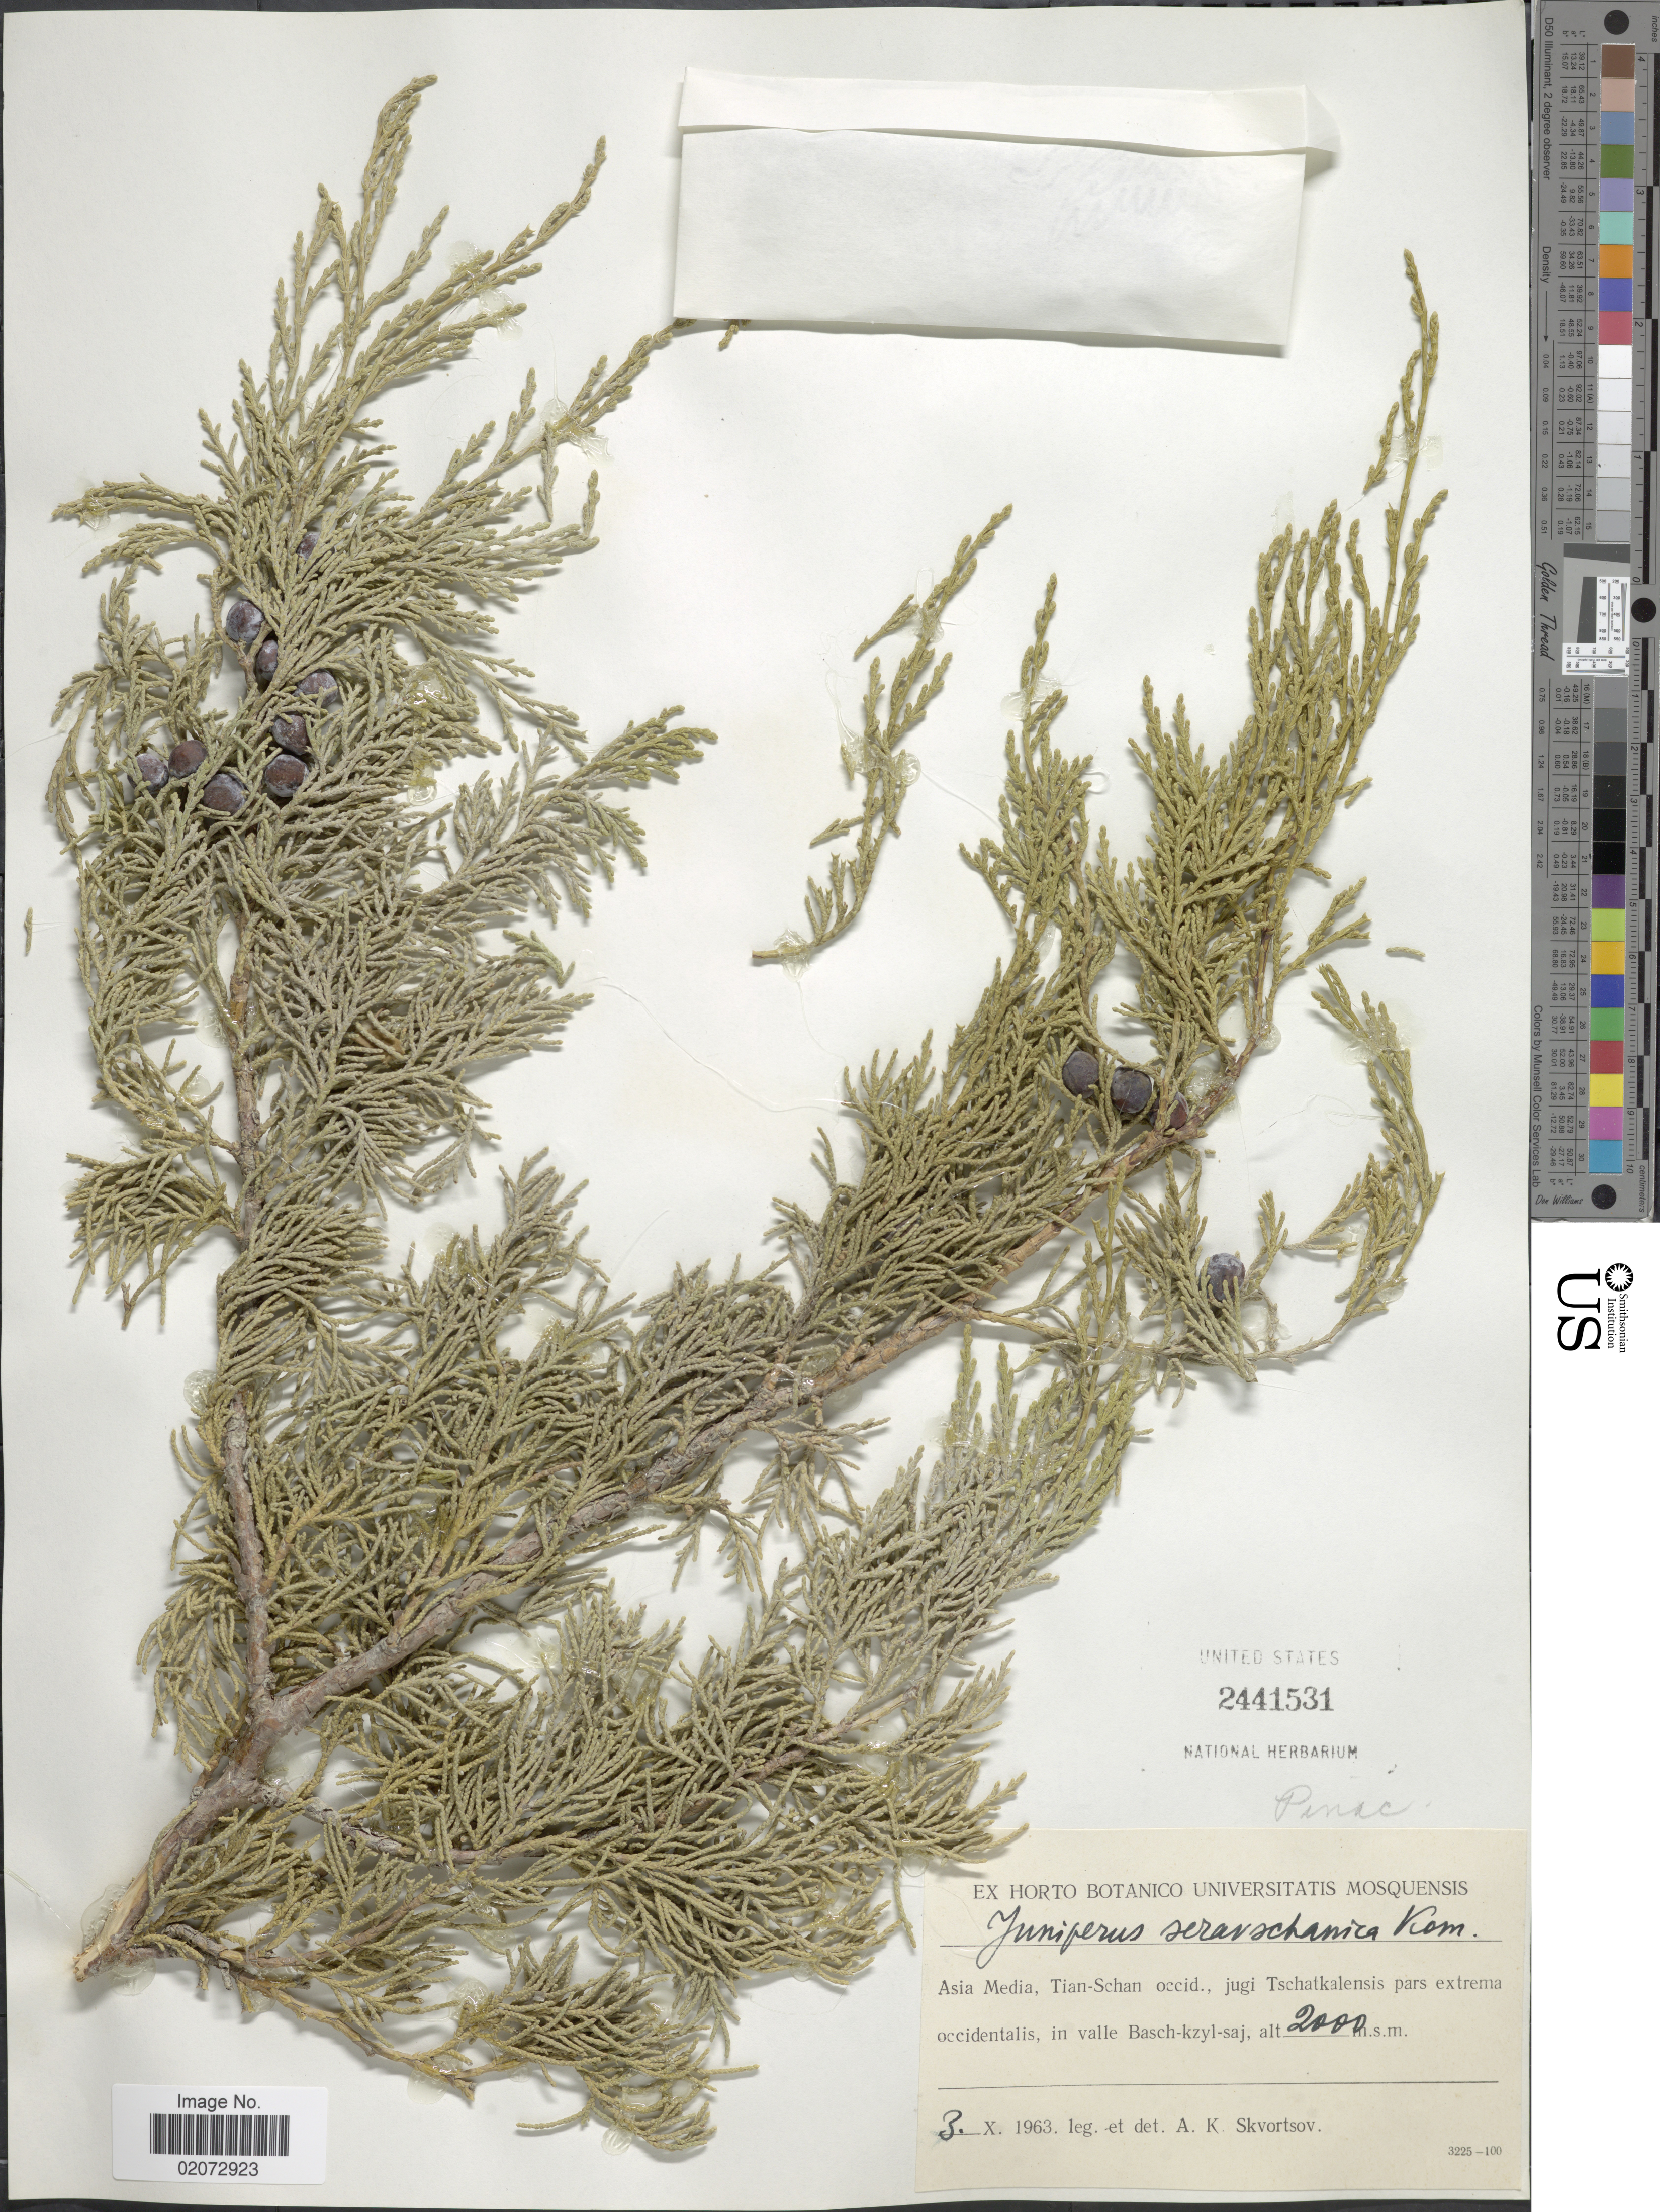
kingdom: Plantae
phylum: Tracheophyta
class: Pinopsida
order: Pinales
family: Cupressaceae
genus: Juniperus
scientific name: Juniperus seravschanica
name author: Kom.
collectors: A. K. Skvortsov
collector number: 3225-100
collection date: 1963-10-03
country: Kazakhstan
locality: Asia Media, Tian-Schan occid, jugi Tschatkalensis pars extrema occidentalis, in valle Basch-kzyl-saj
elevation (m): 2000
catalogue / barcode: US 2441531